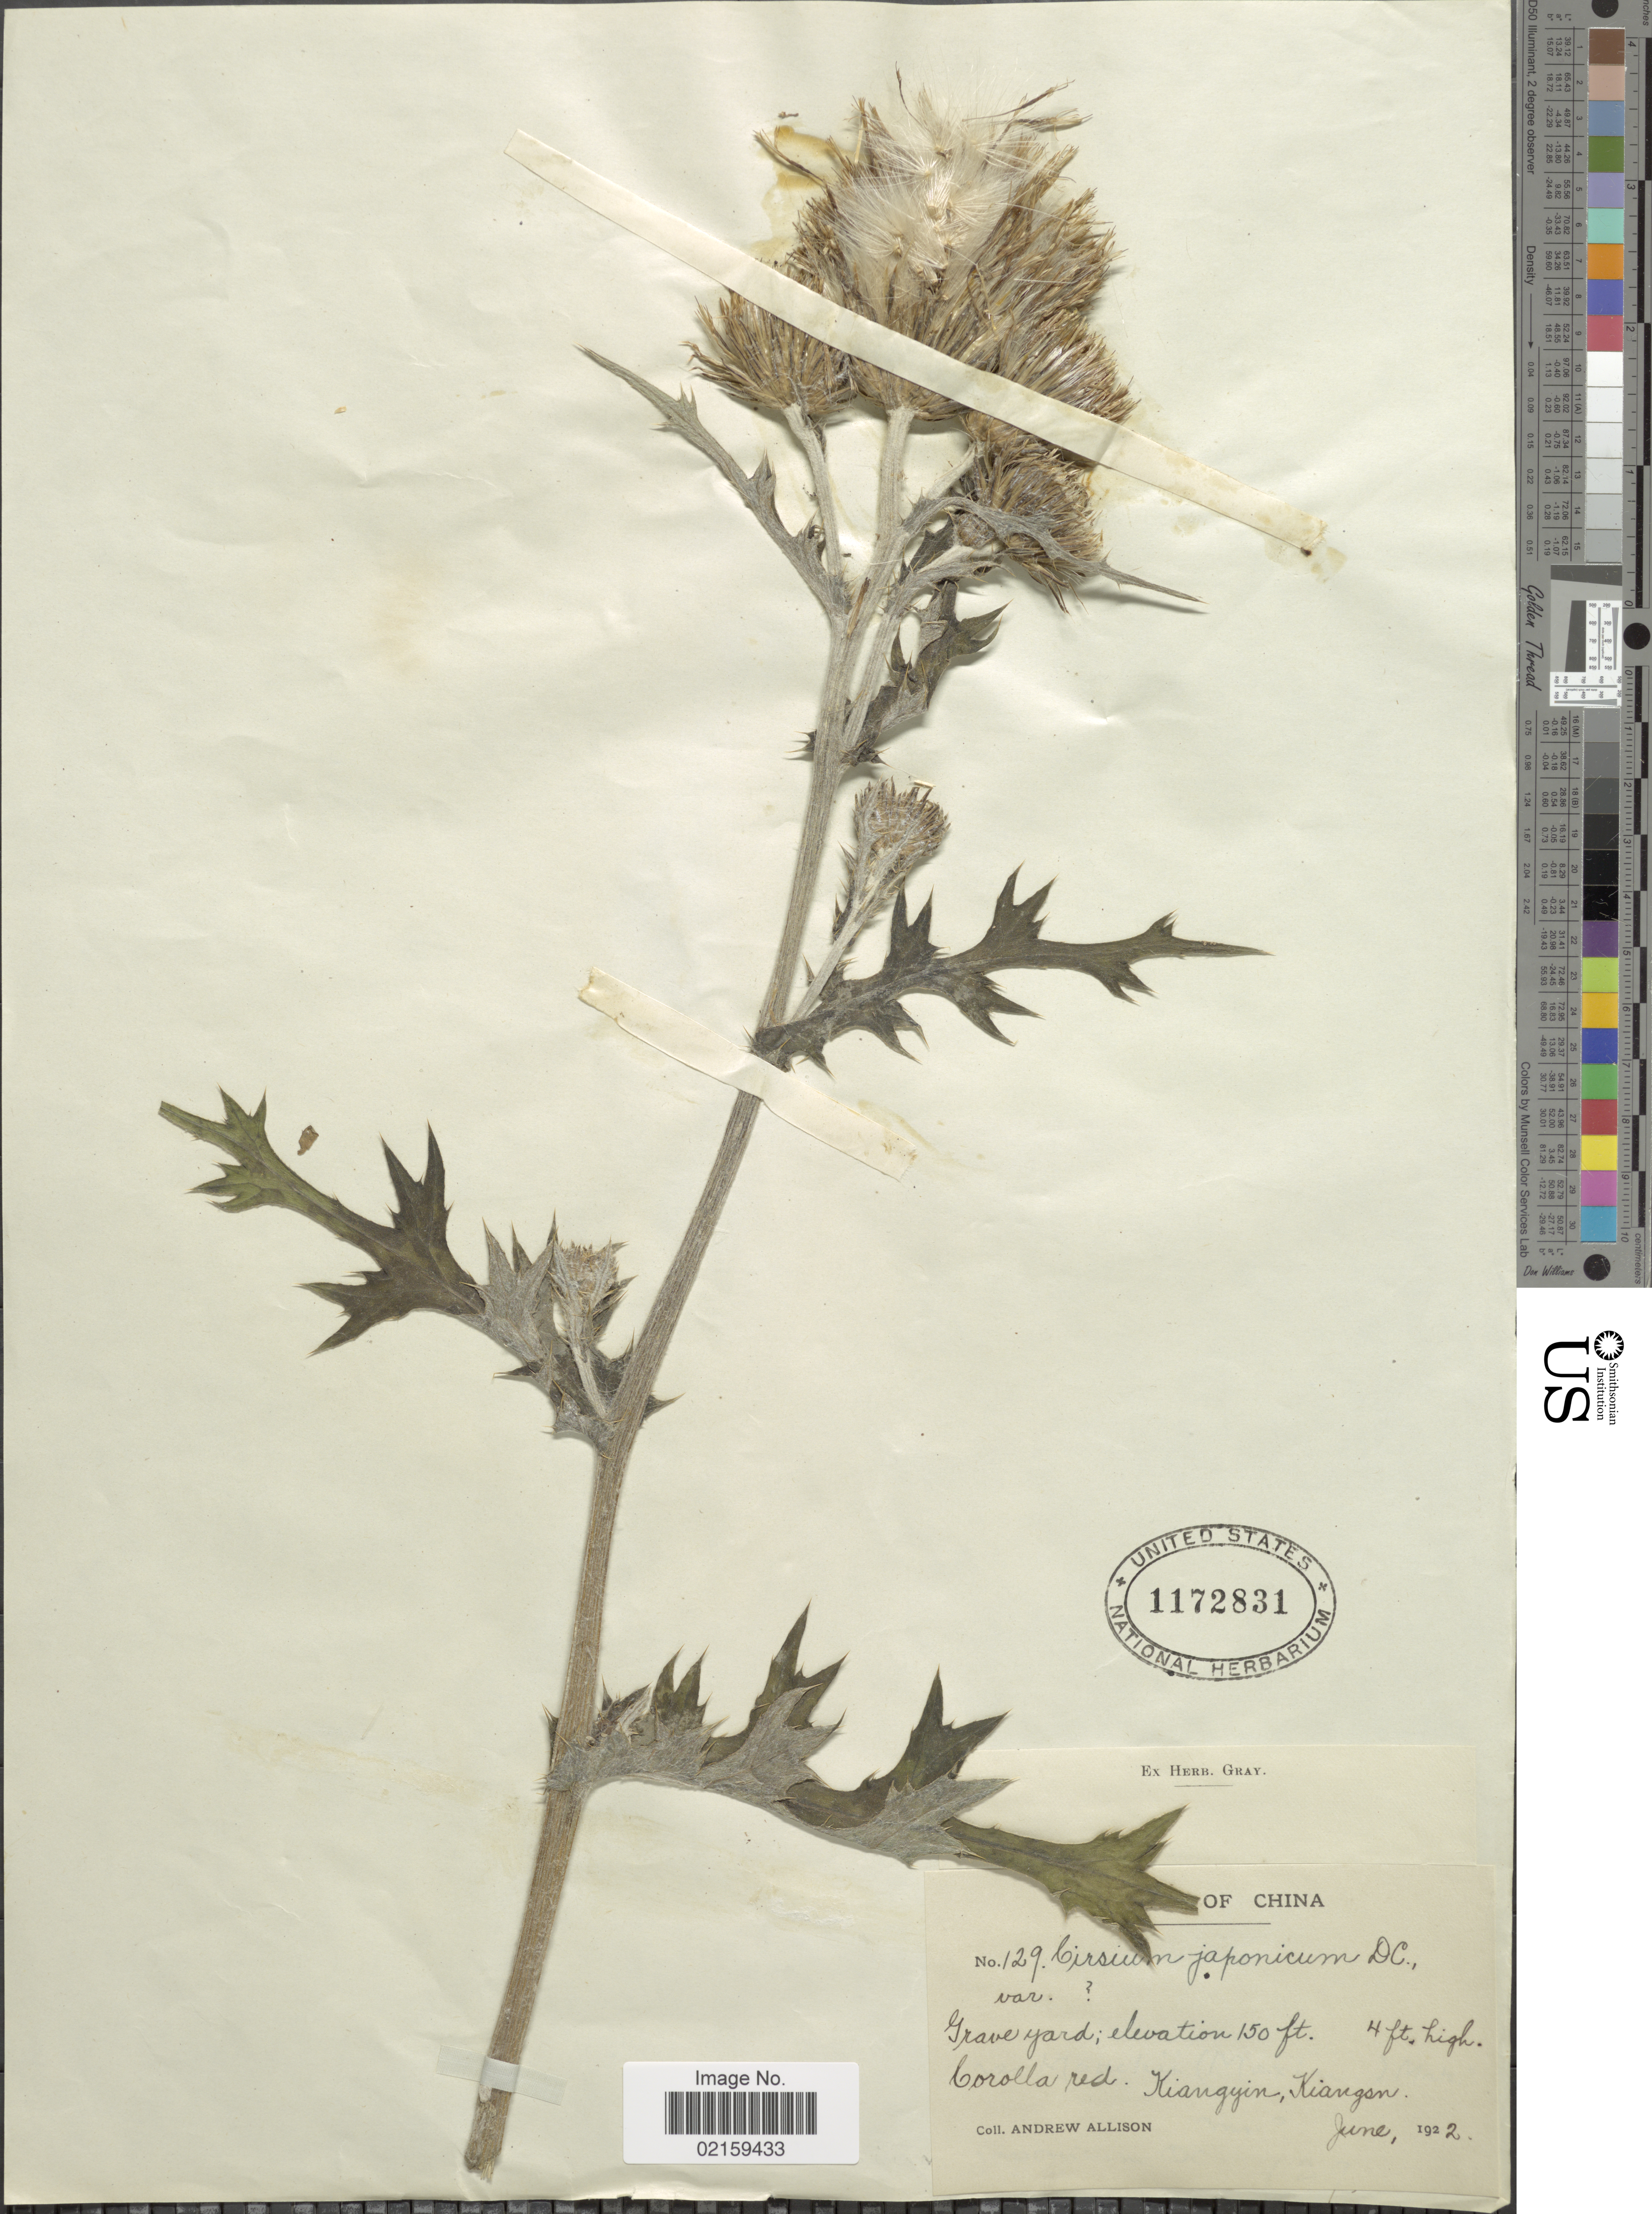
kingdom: Plantae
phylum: Tracheophyta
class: Magnoliopsida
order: Asterales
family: Asteraceae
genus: Cirsium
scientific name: Cirsium japonicum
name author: DC.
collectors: A. Allison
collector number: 129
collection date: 1922-06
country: China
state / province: Jiangsu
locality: Kiangyin, Kiangsn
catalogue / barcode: US 1172831